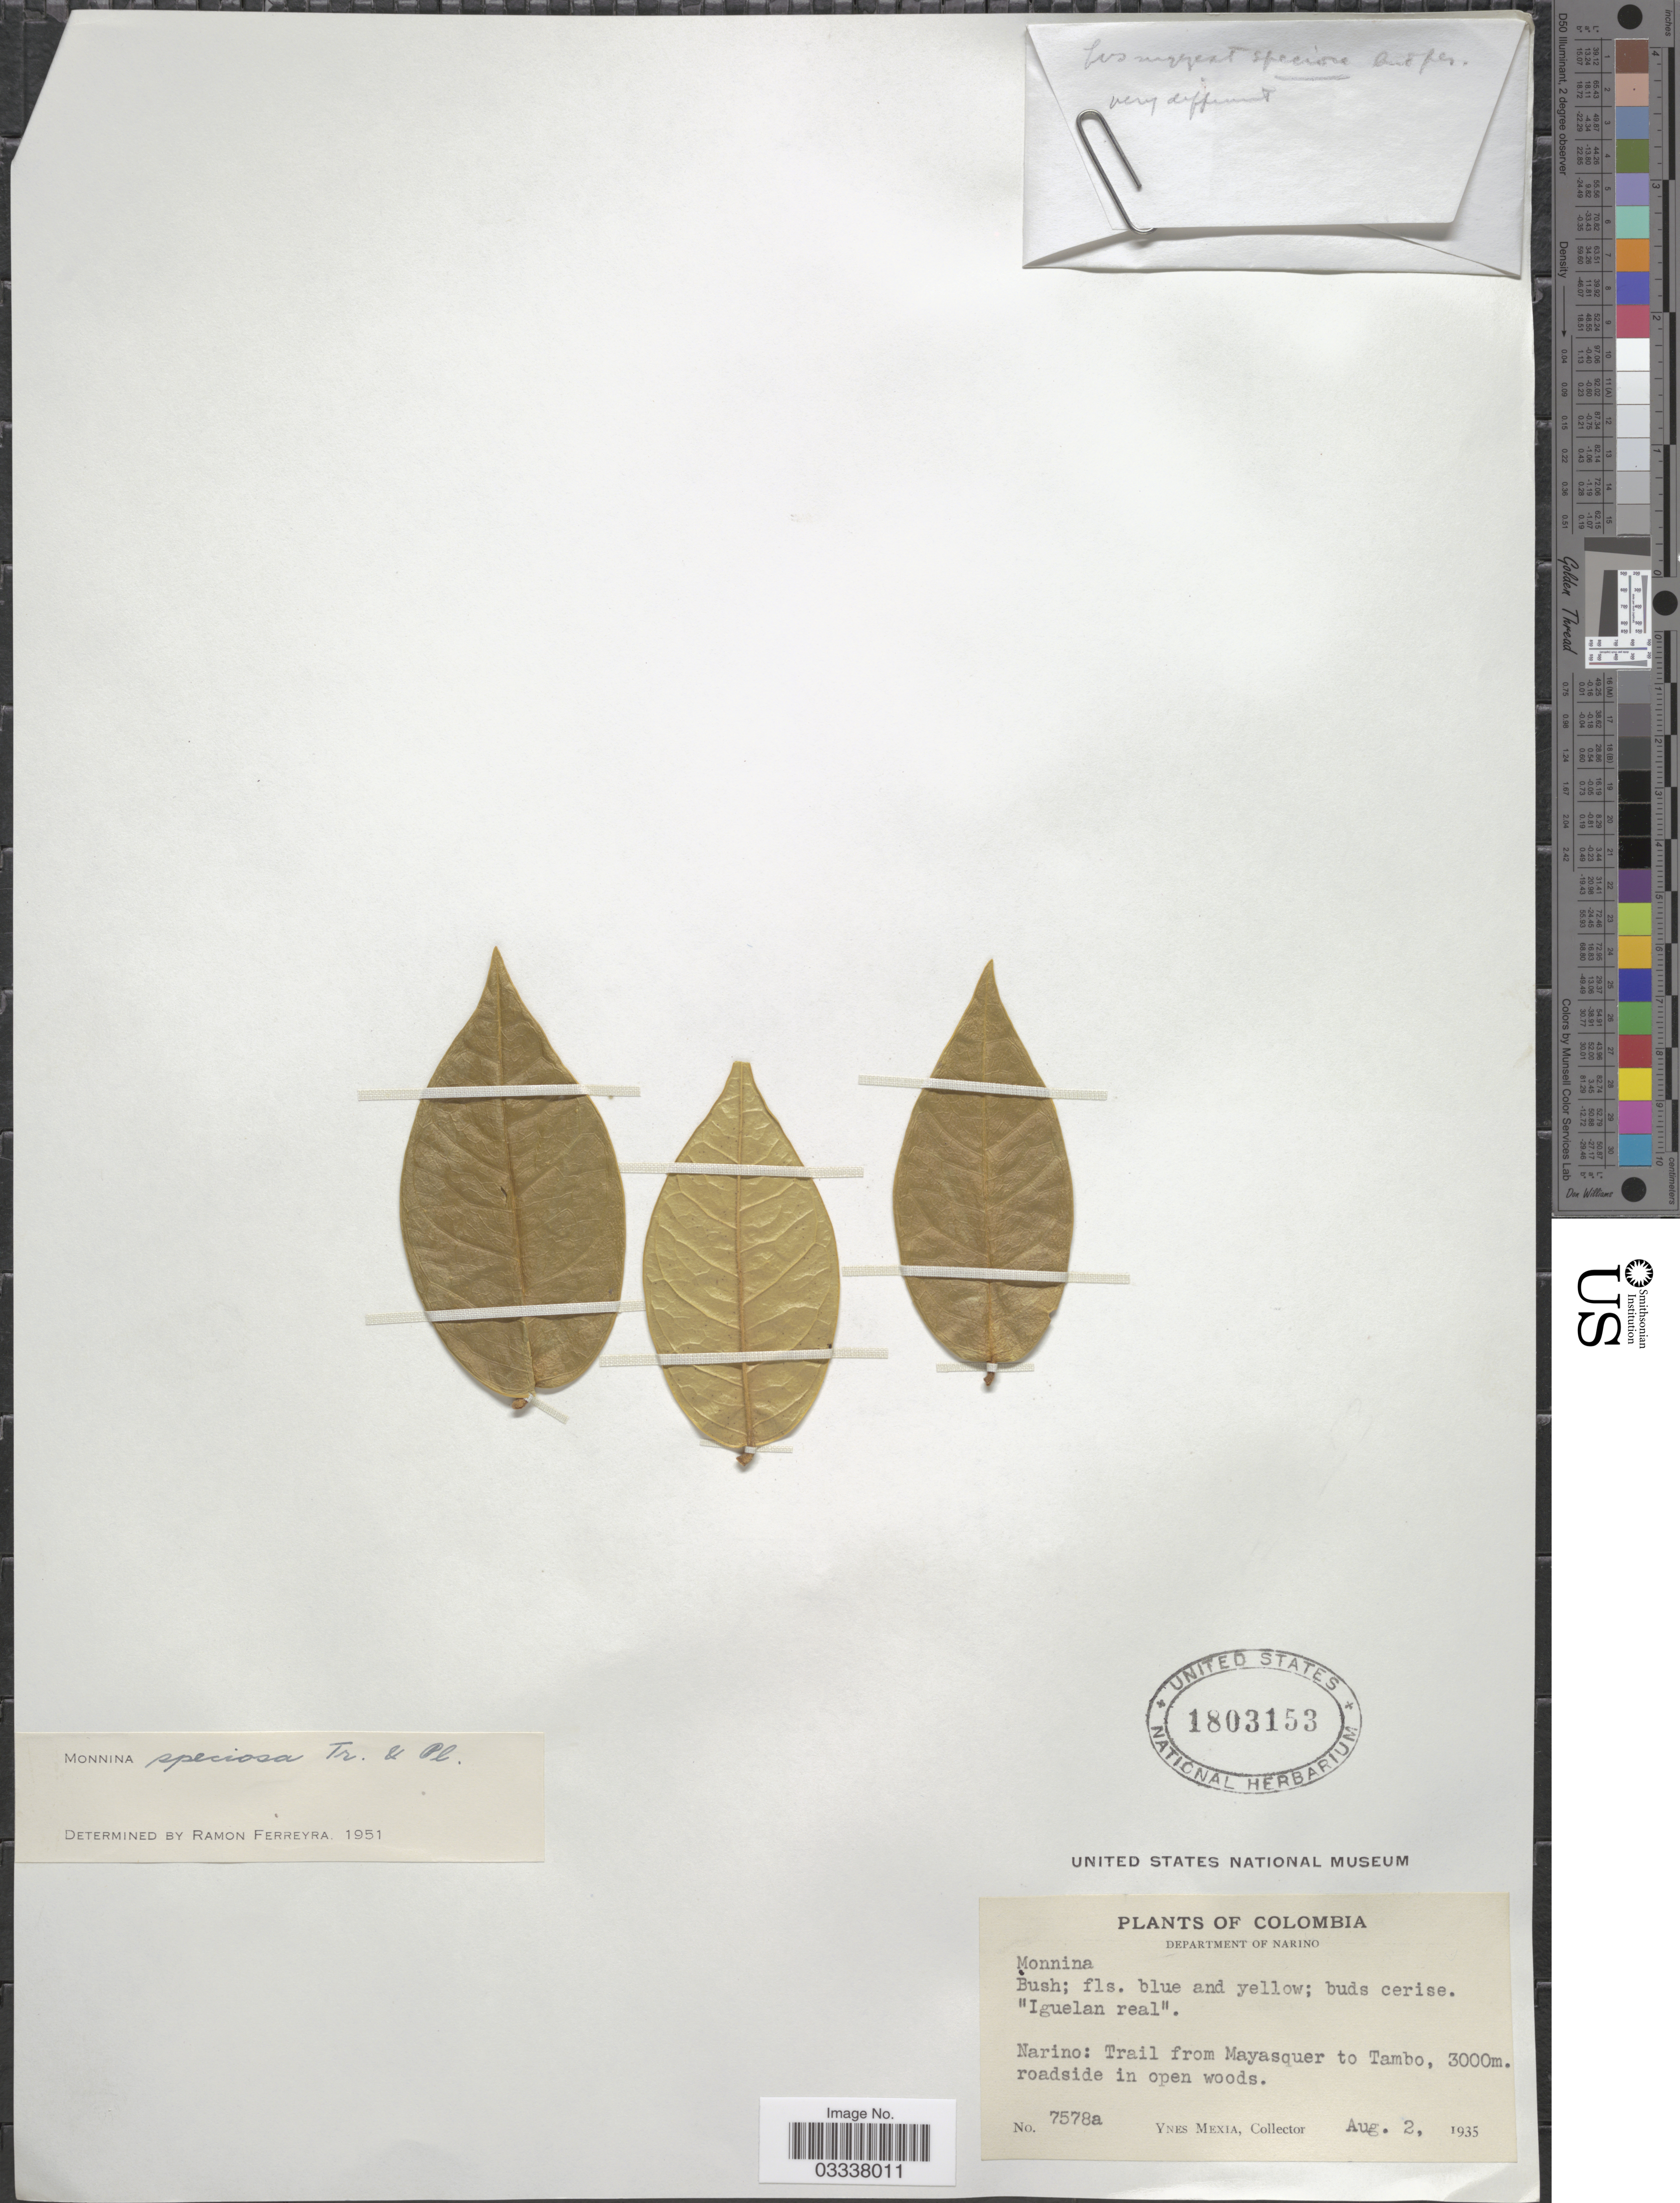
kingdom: Plantae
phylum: Tracheophyta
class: Magnoliopsida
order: Fabales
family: Polygalaceae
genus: Monnina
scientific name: Monnina speciosa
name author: Triana & Planch.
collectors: Y. Mexia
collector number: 7578a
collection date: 1935-08-02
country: Colombia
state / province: Nariño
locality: Trail from Mayasquer to Tambo.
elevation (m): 3000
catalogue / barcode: US 1803153